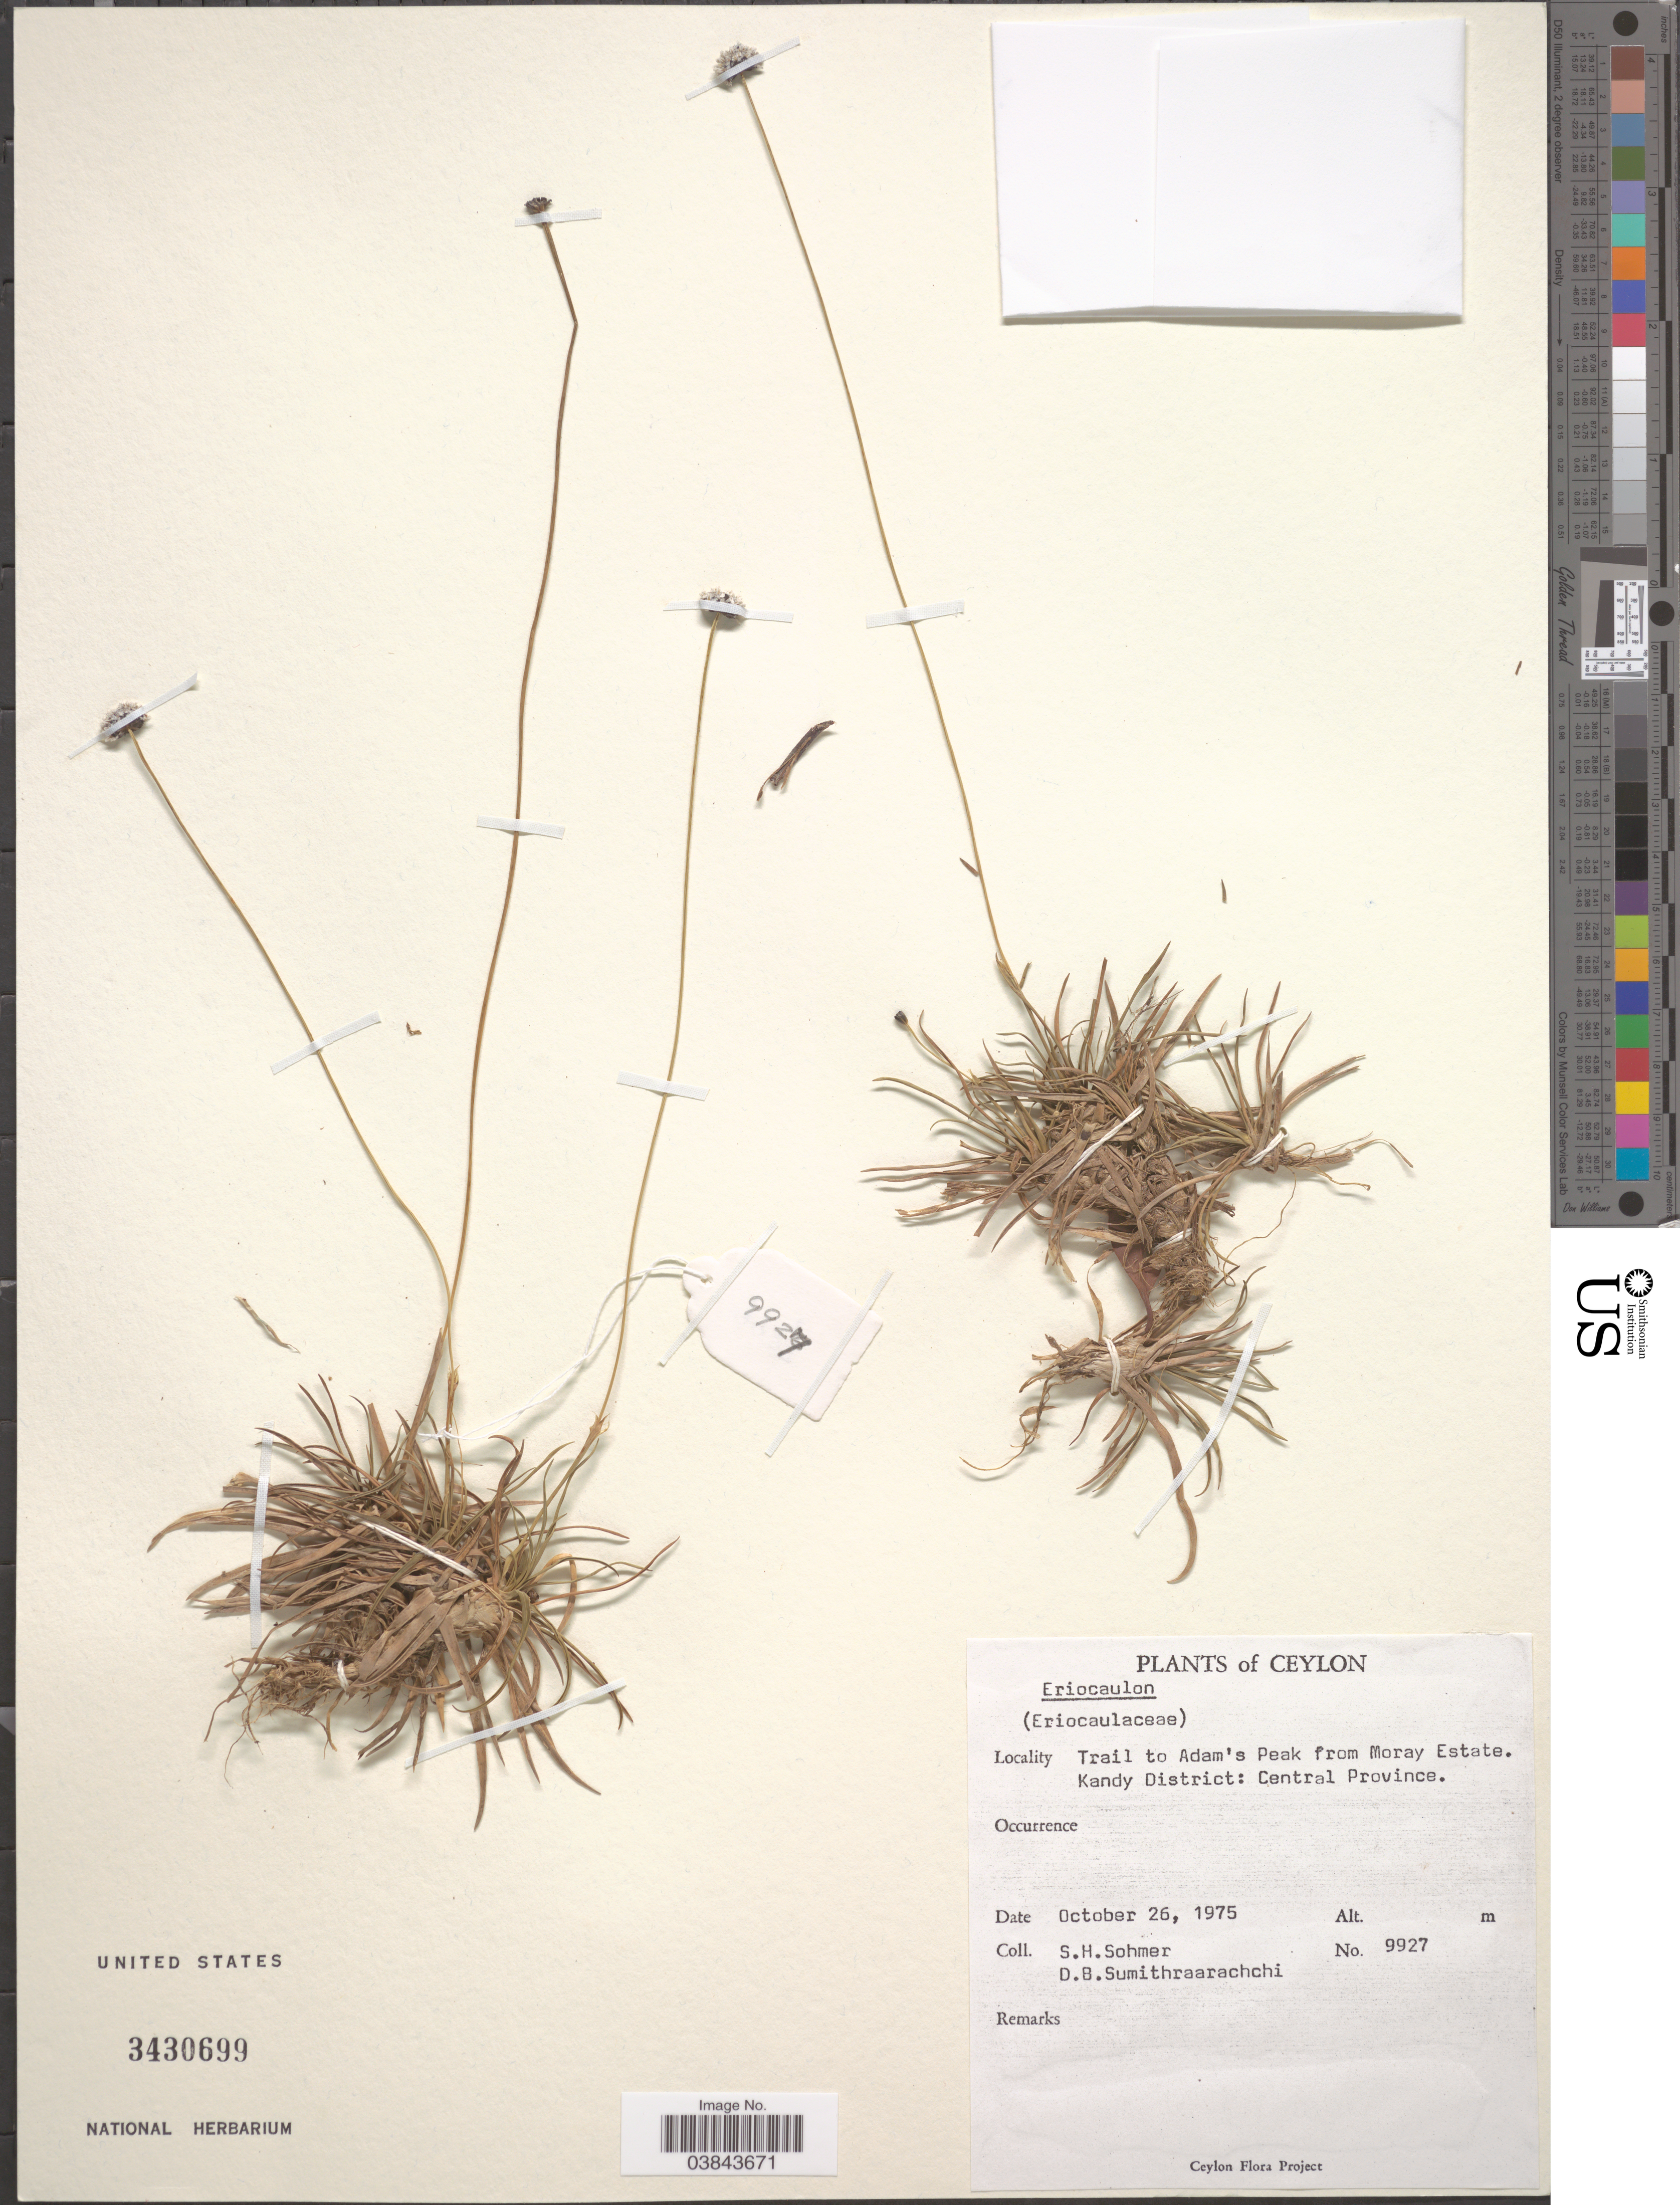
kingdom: Plantae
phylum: Tracheophyta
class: Liliopsida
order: Poales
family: Eriocaulaceae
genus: Eriocaulon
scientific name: Eriocaulon sp.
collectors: S. H. Sohmer & D. B. Sumithraarachchi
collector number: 9927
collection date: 1975-10-26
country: Sri Lanka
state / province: Central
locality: Ceylon. Trail to Adam's Peak from Moray Estate. Kandy District.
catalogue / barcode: US 3430699